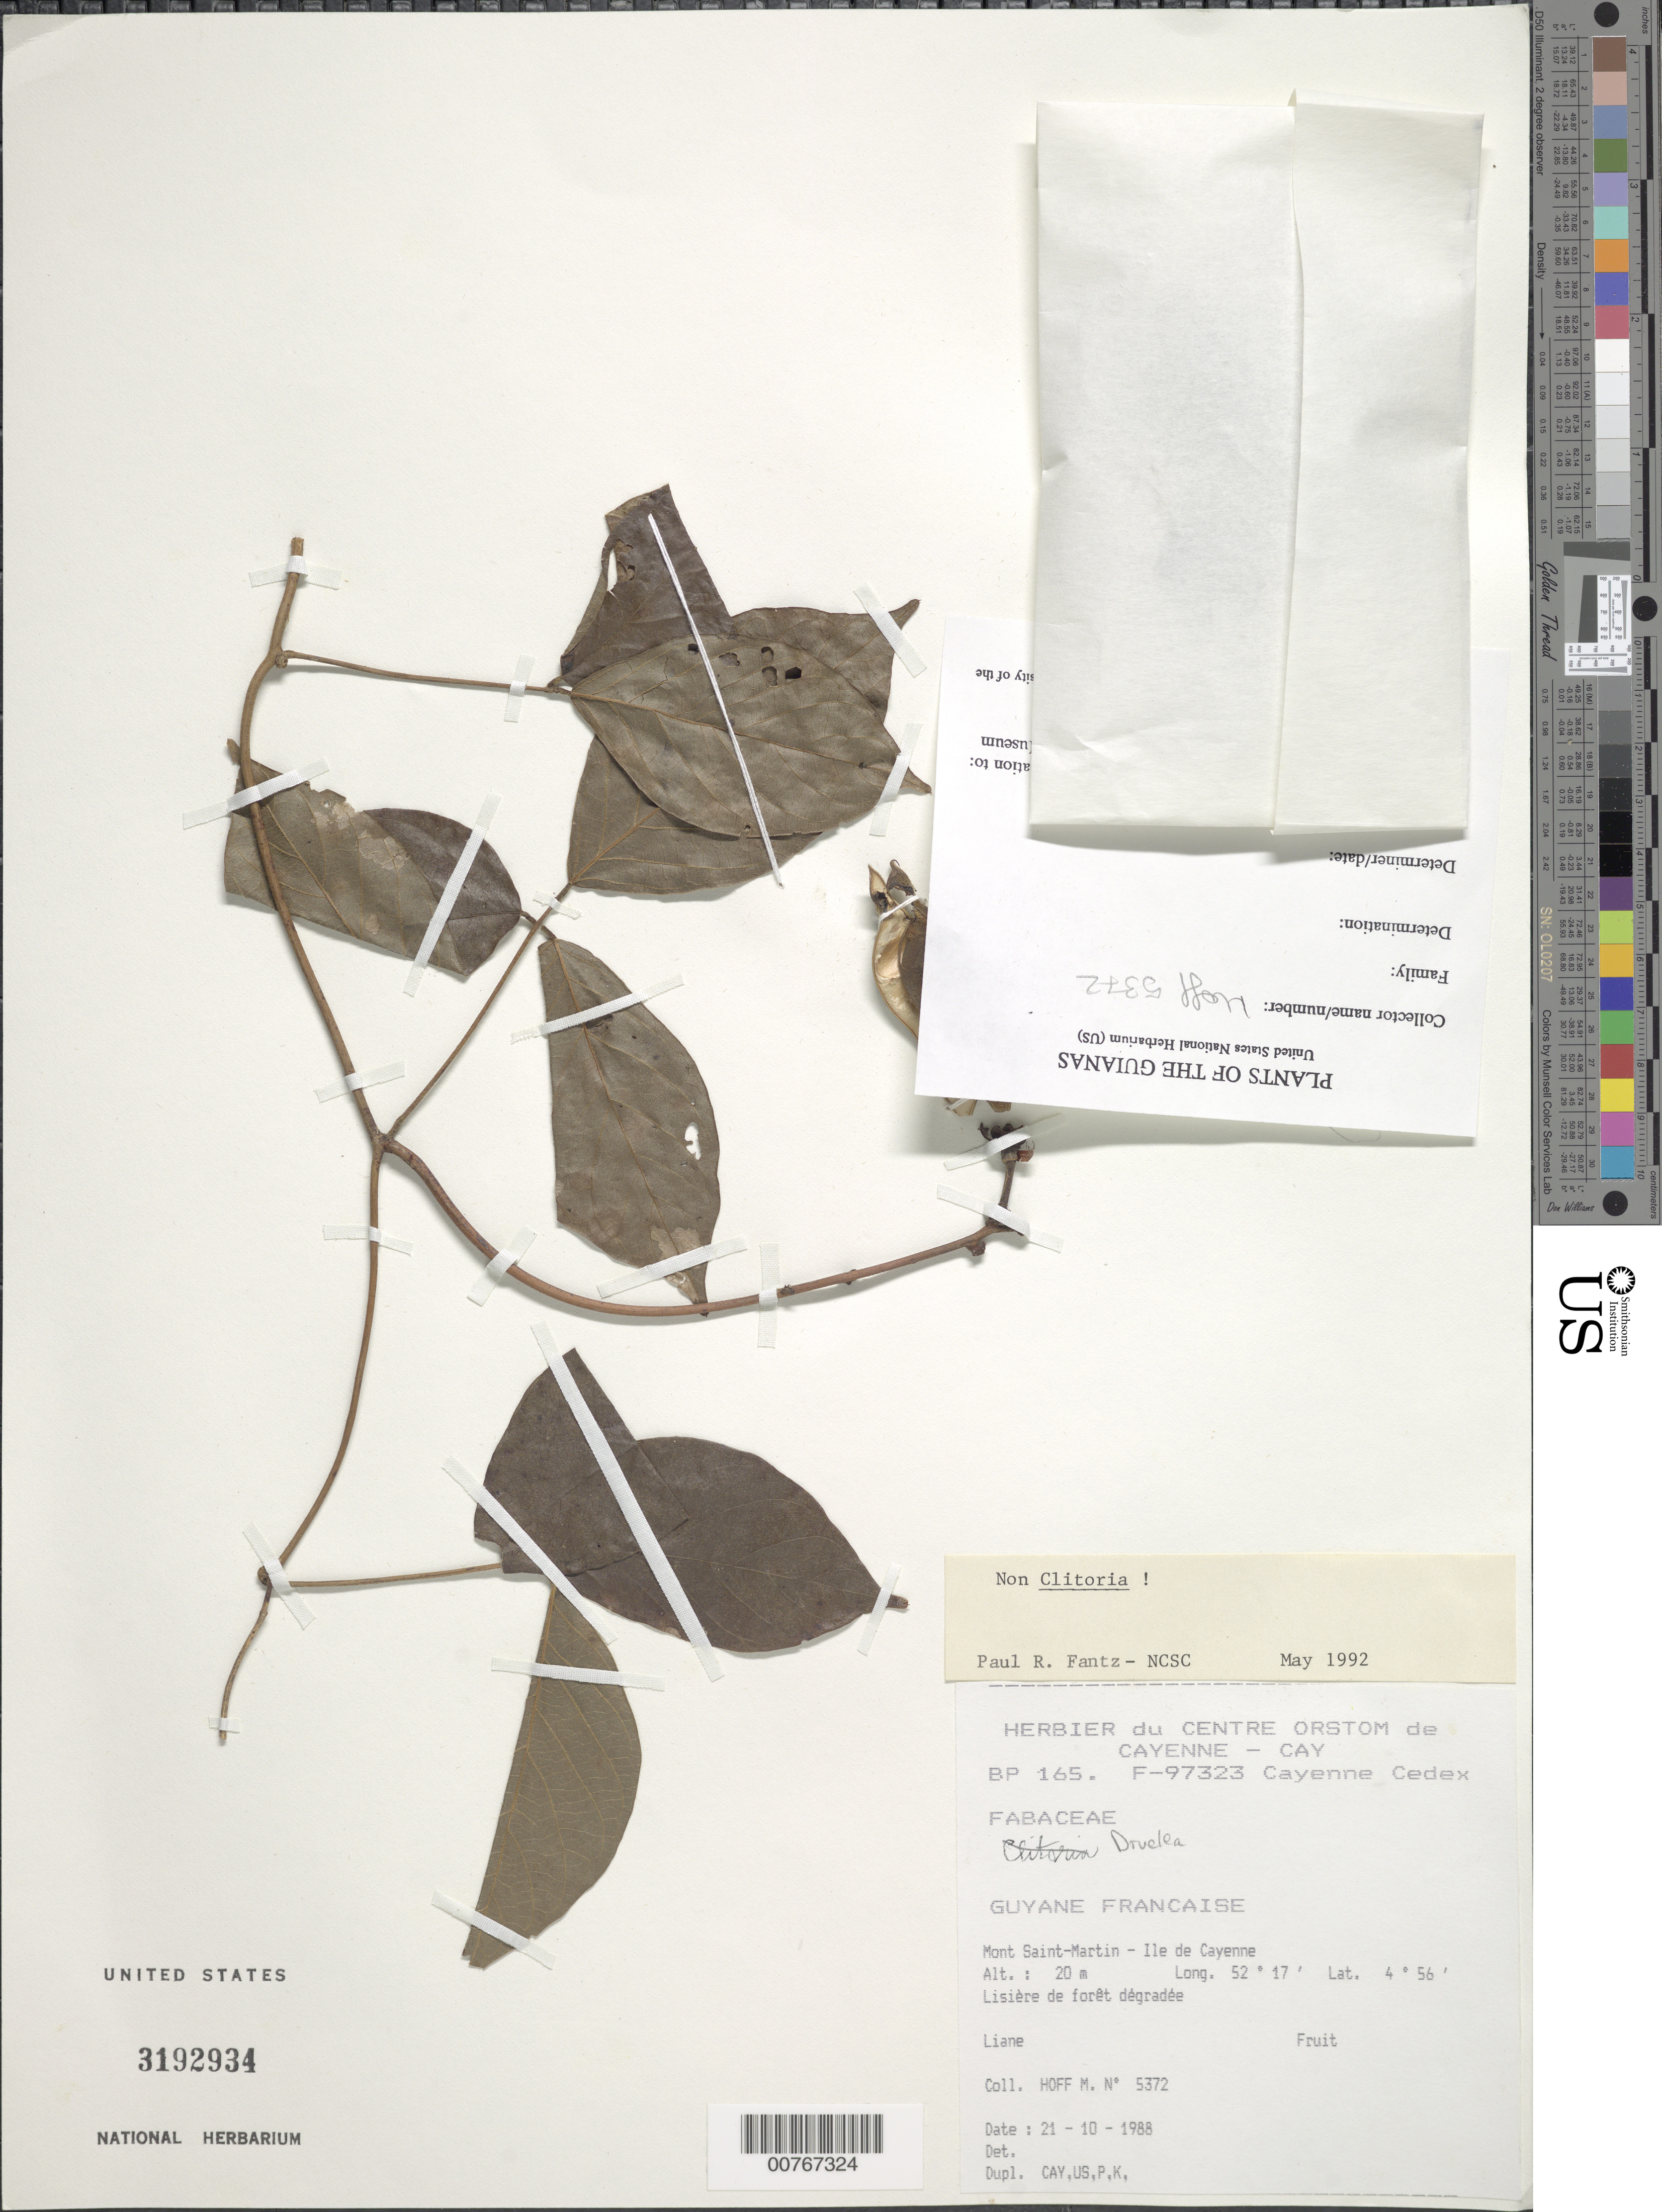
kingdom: Plantae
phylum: Tracheophyta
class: Magnoliopsida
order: Fabales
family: Fabaceae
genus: Dioclea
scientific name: Dioclea virgata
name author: (Rich.) Amshoff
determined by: Mansano, V. F.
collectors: M. Hoff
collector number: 5372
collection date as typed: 21-Oct-88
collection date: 1988-10-21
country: French Guiana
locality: Mont Saint-Martin, Ile de Cayenne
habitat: Lisiere de forêt degradee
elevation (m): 20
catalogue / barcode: US 3192934